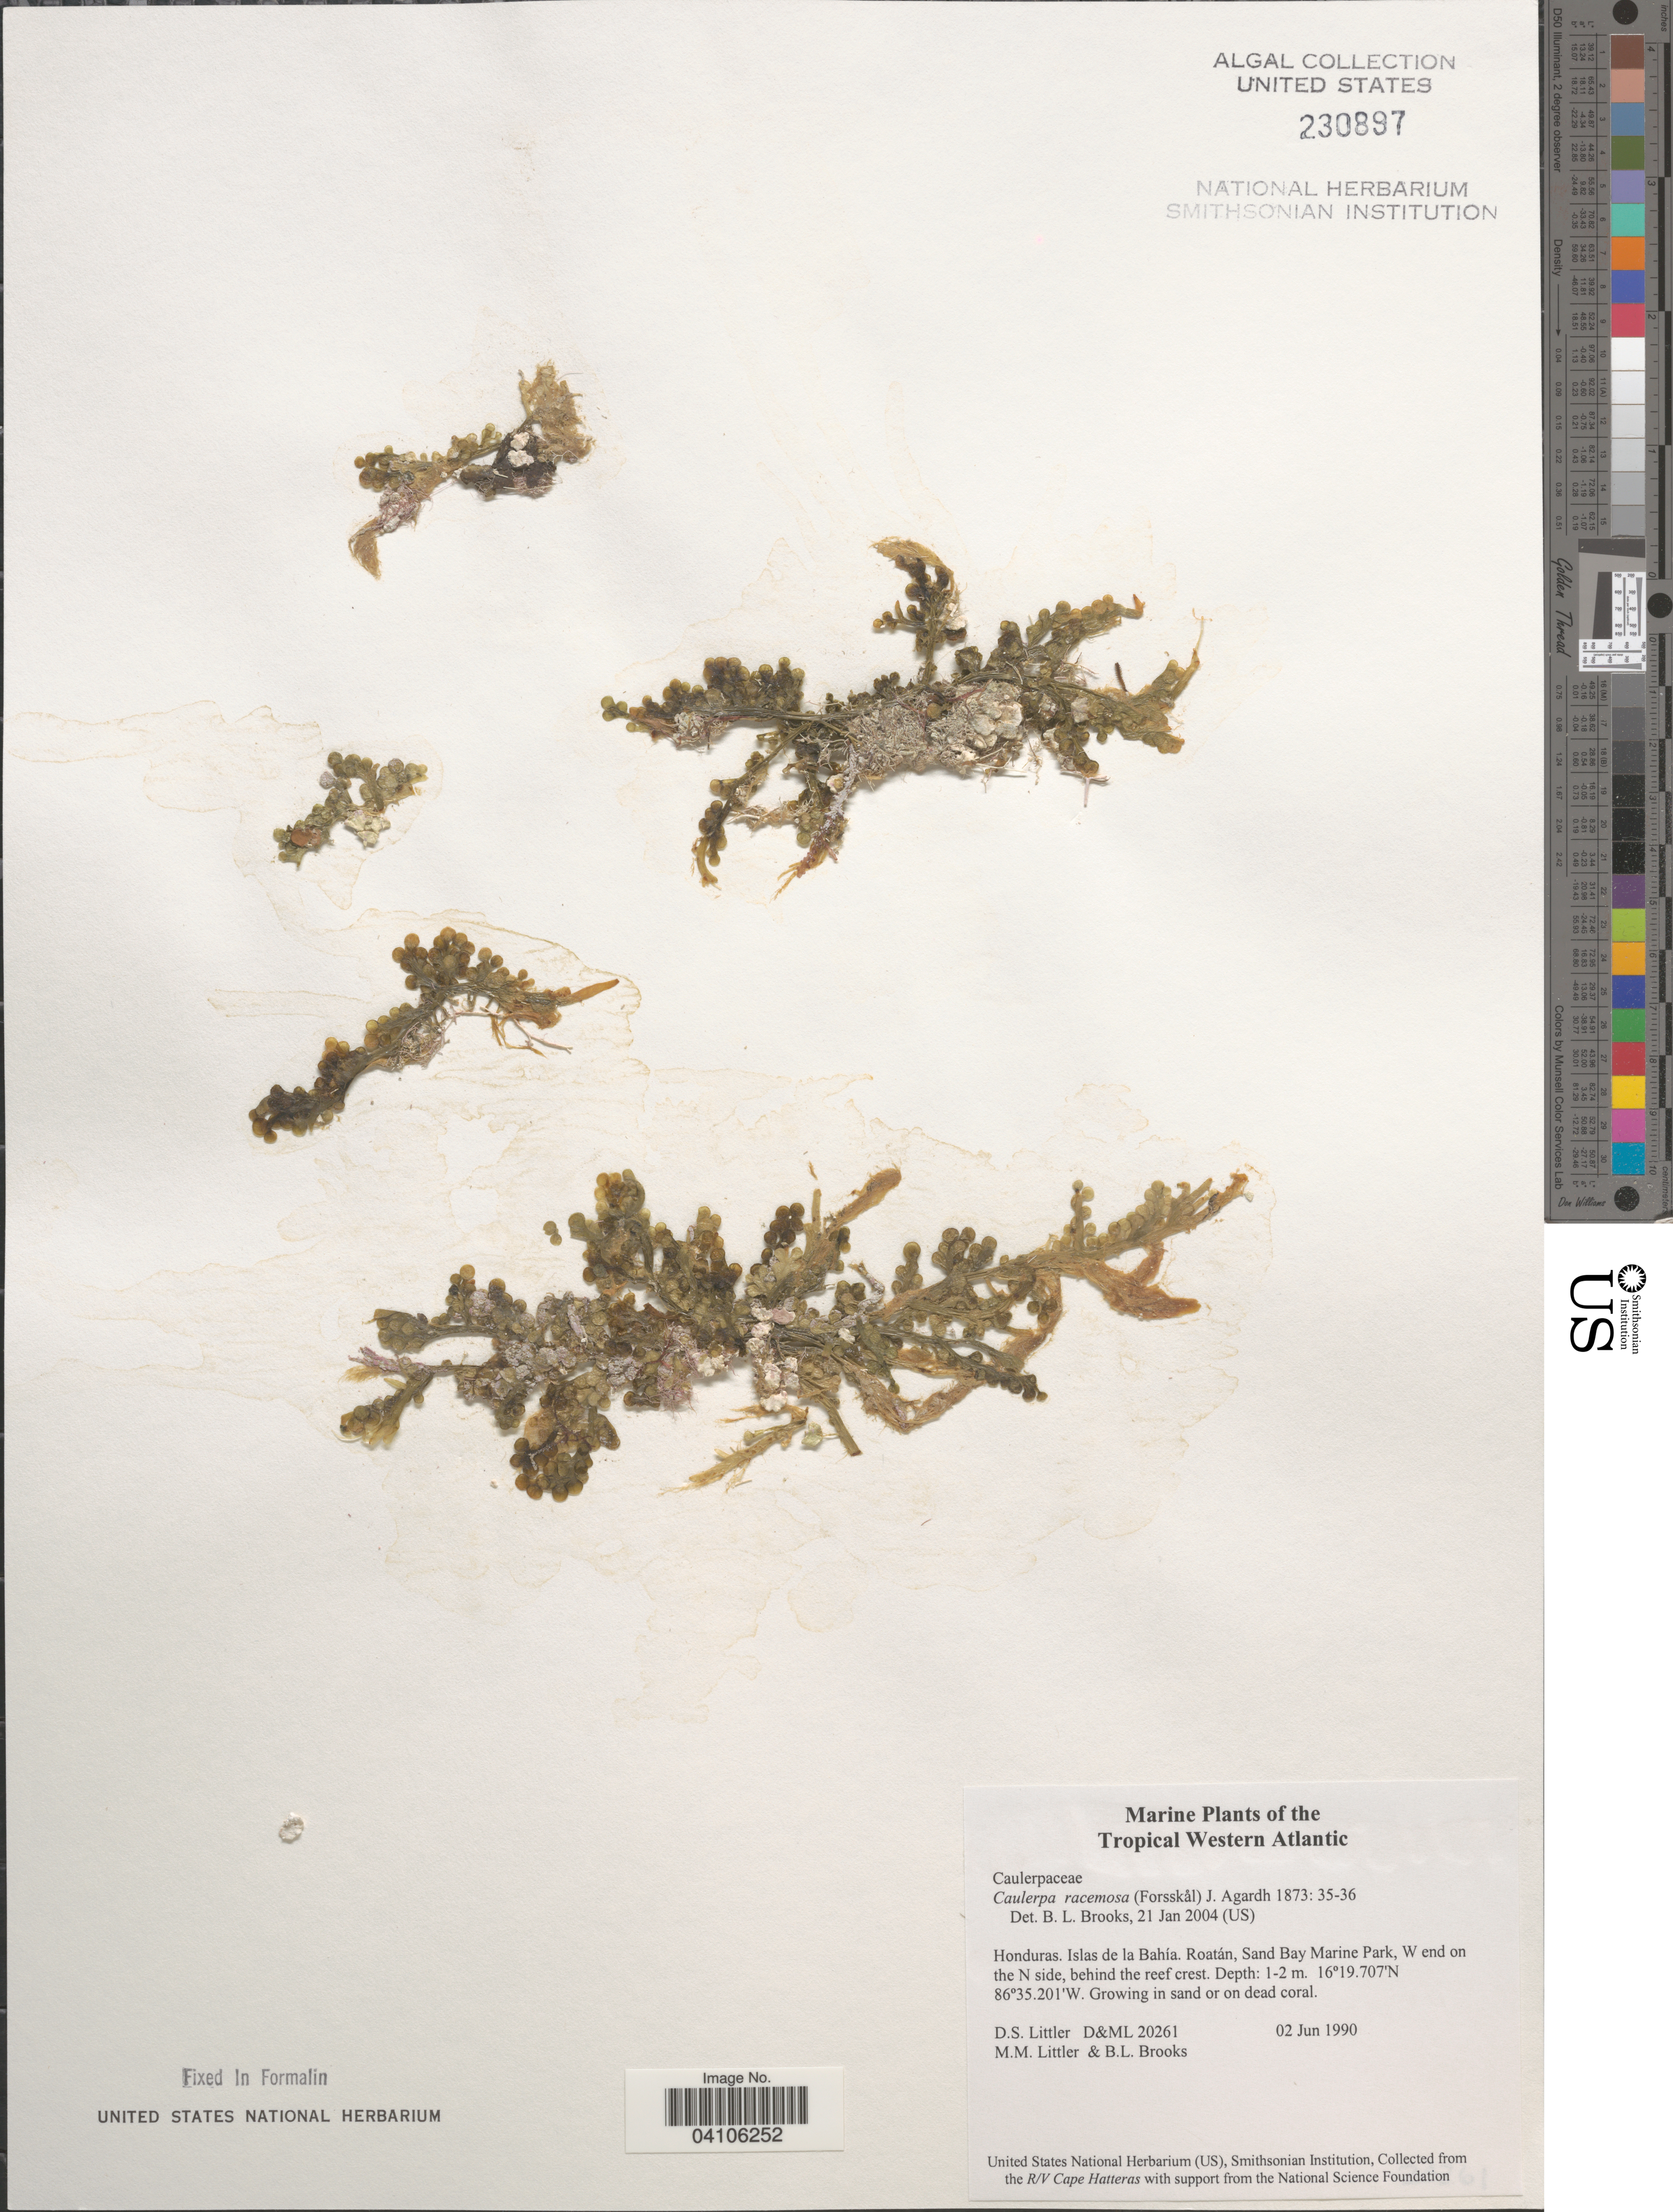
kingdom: Plantae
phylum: Chlorophyta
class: Ulvophyceae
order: Bryopsidales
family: Caulerpaceae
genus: Caulerpa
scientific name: Caulerpa racemosa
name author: (Forssk.) J. Agardh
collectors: D. S. Littler & B. Brooks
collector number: D&ML20261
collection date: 1990-06-02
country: Honduras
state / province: Islas de la Bahía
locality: Tropical Western Atlantic. Roatán, Sand Bay Marine Park, W end on the N side, behind the reef crest.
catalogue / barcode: US 230897